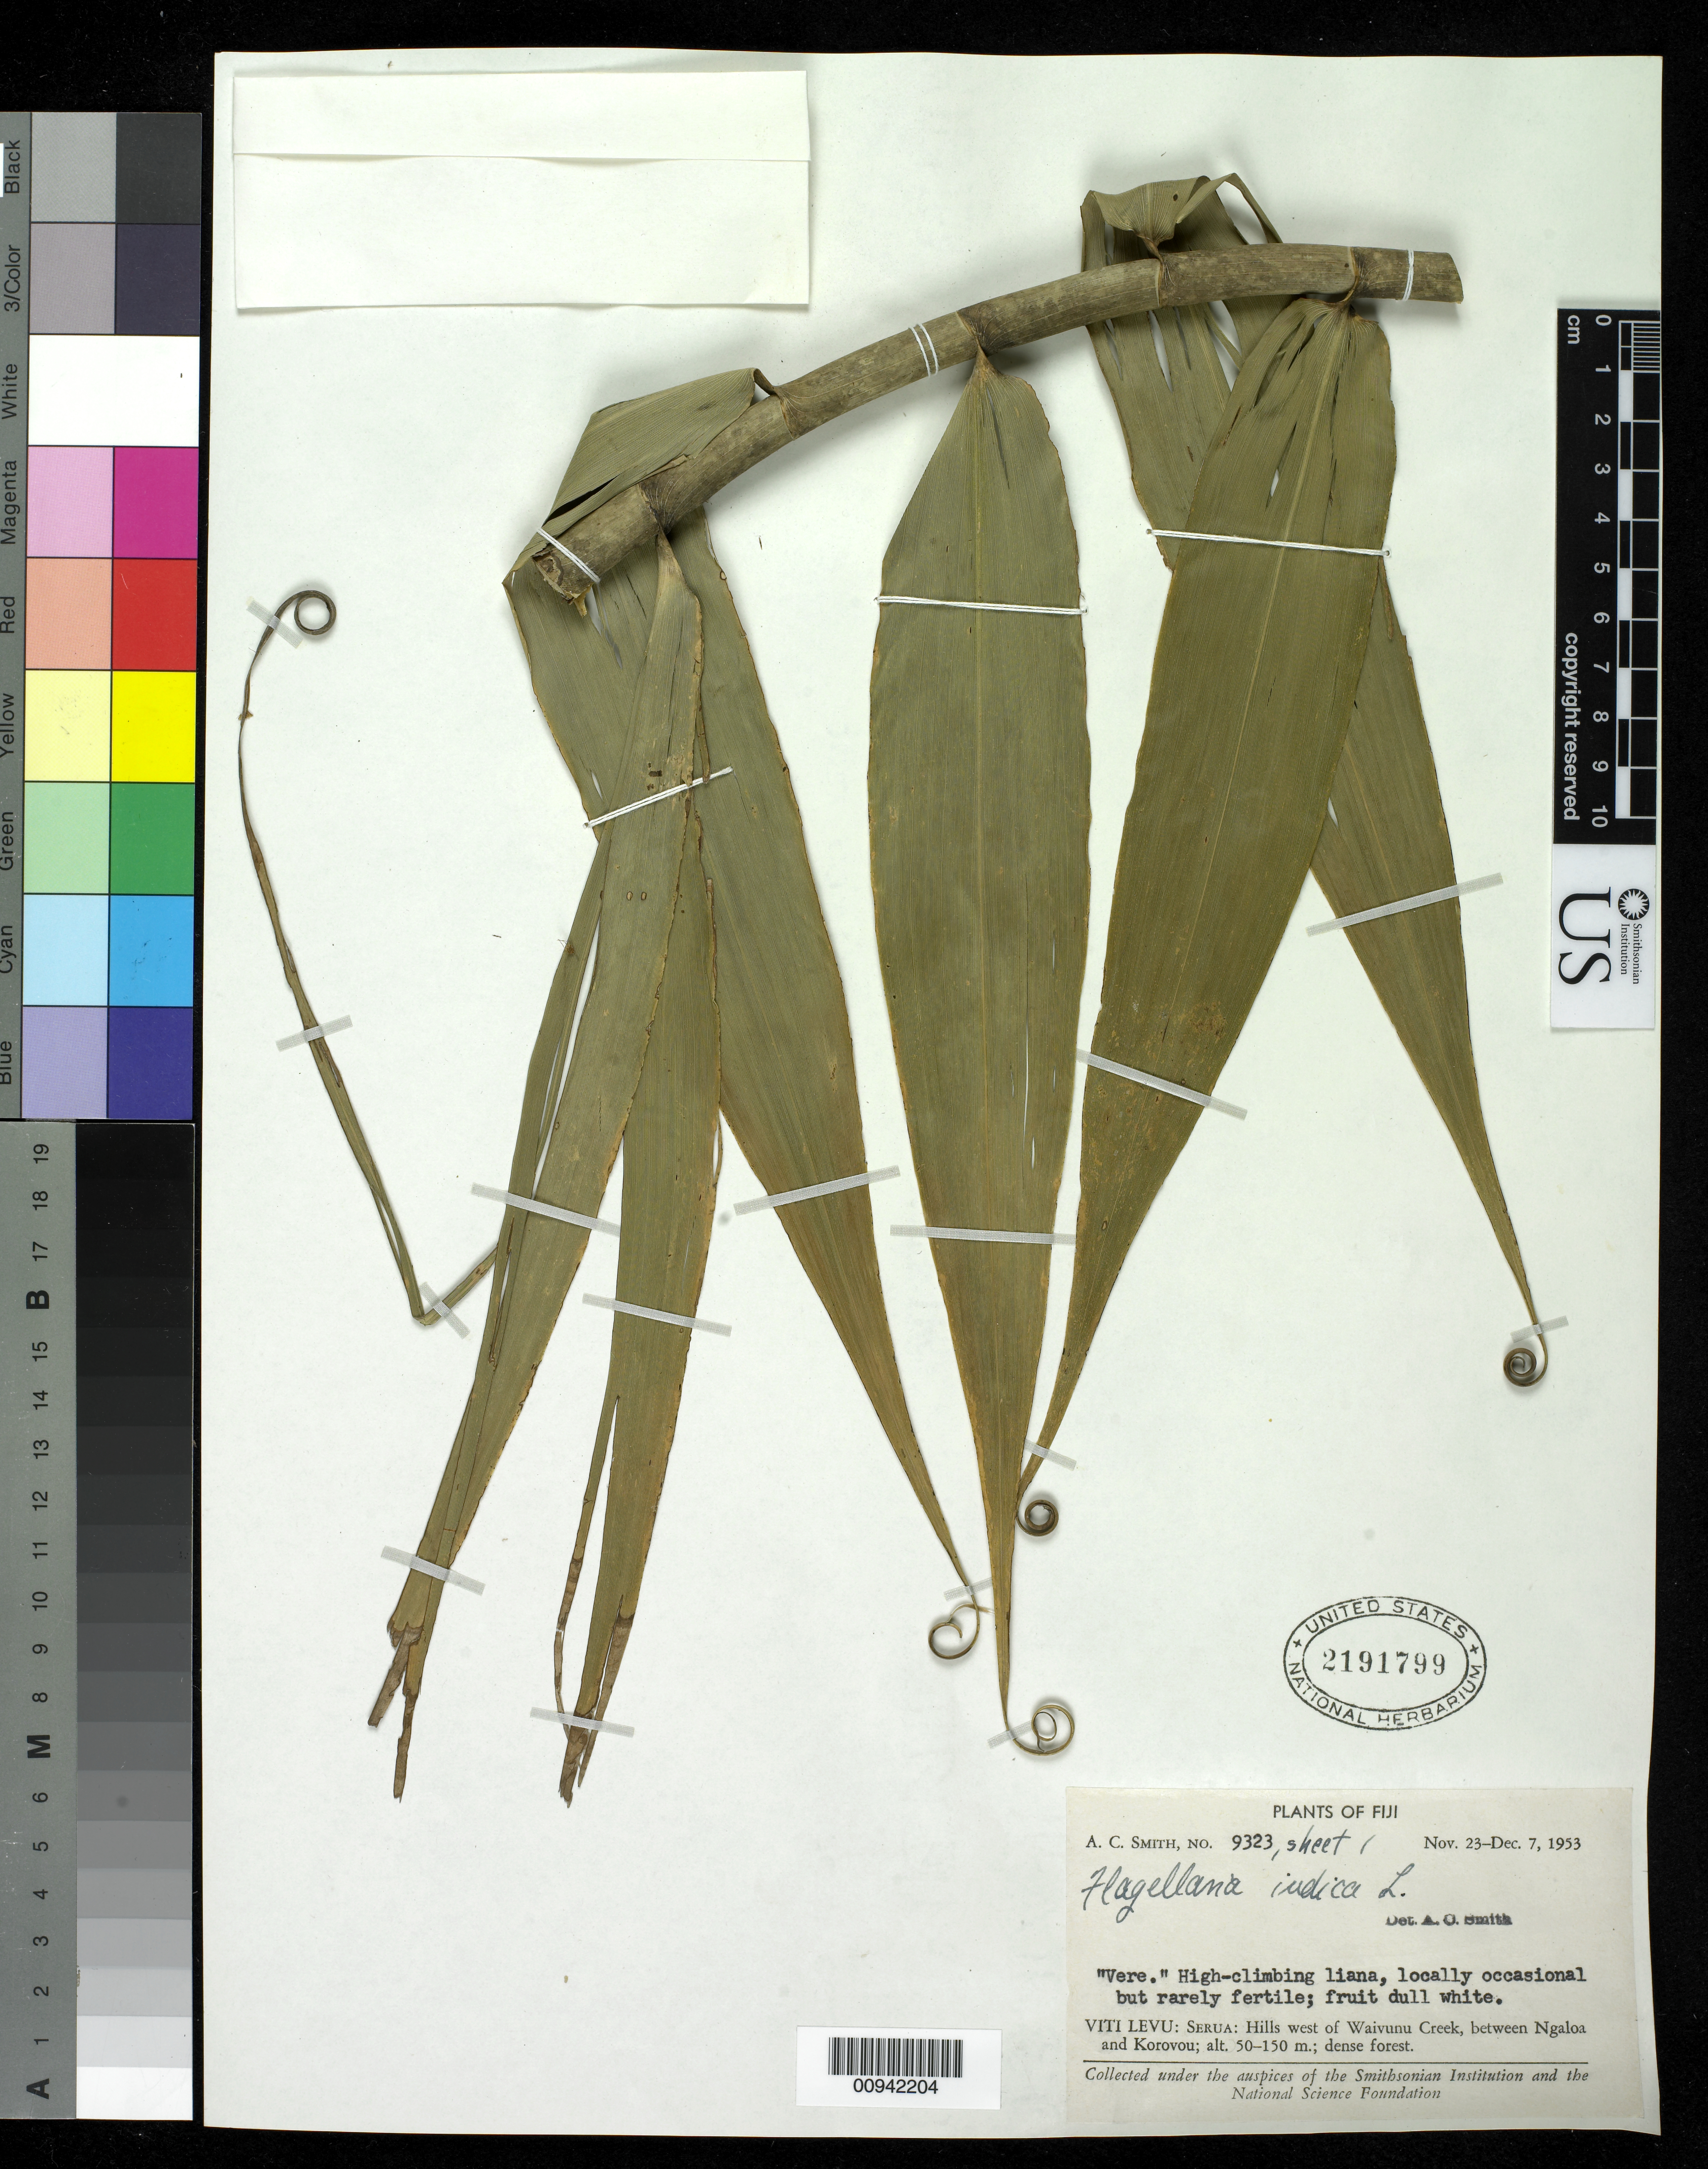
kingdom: Plantae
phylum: Tracheophyta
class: Liliopsida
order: Poales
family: Flagellariaceae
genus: Flagellaria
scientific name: Flagellaria indica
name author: L.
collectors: C. A. Smith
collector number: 9323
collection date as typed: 23 Nov 1953 to 07 Dec 1953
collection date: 1953-11-23/1953-12-07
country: Fiji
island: Viti Levu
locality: Serua: hills west of Waivunu Creek, between Ngaloa and Korovou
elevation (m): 50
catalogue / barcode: US 2191799